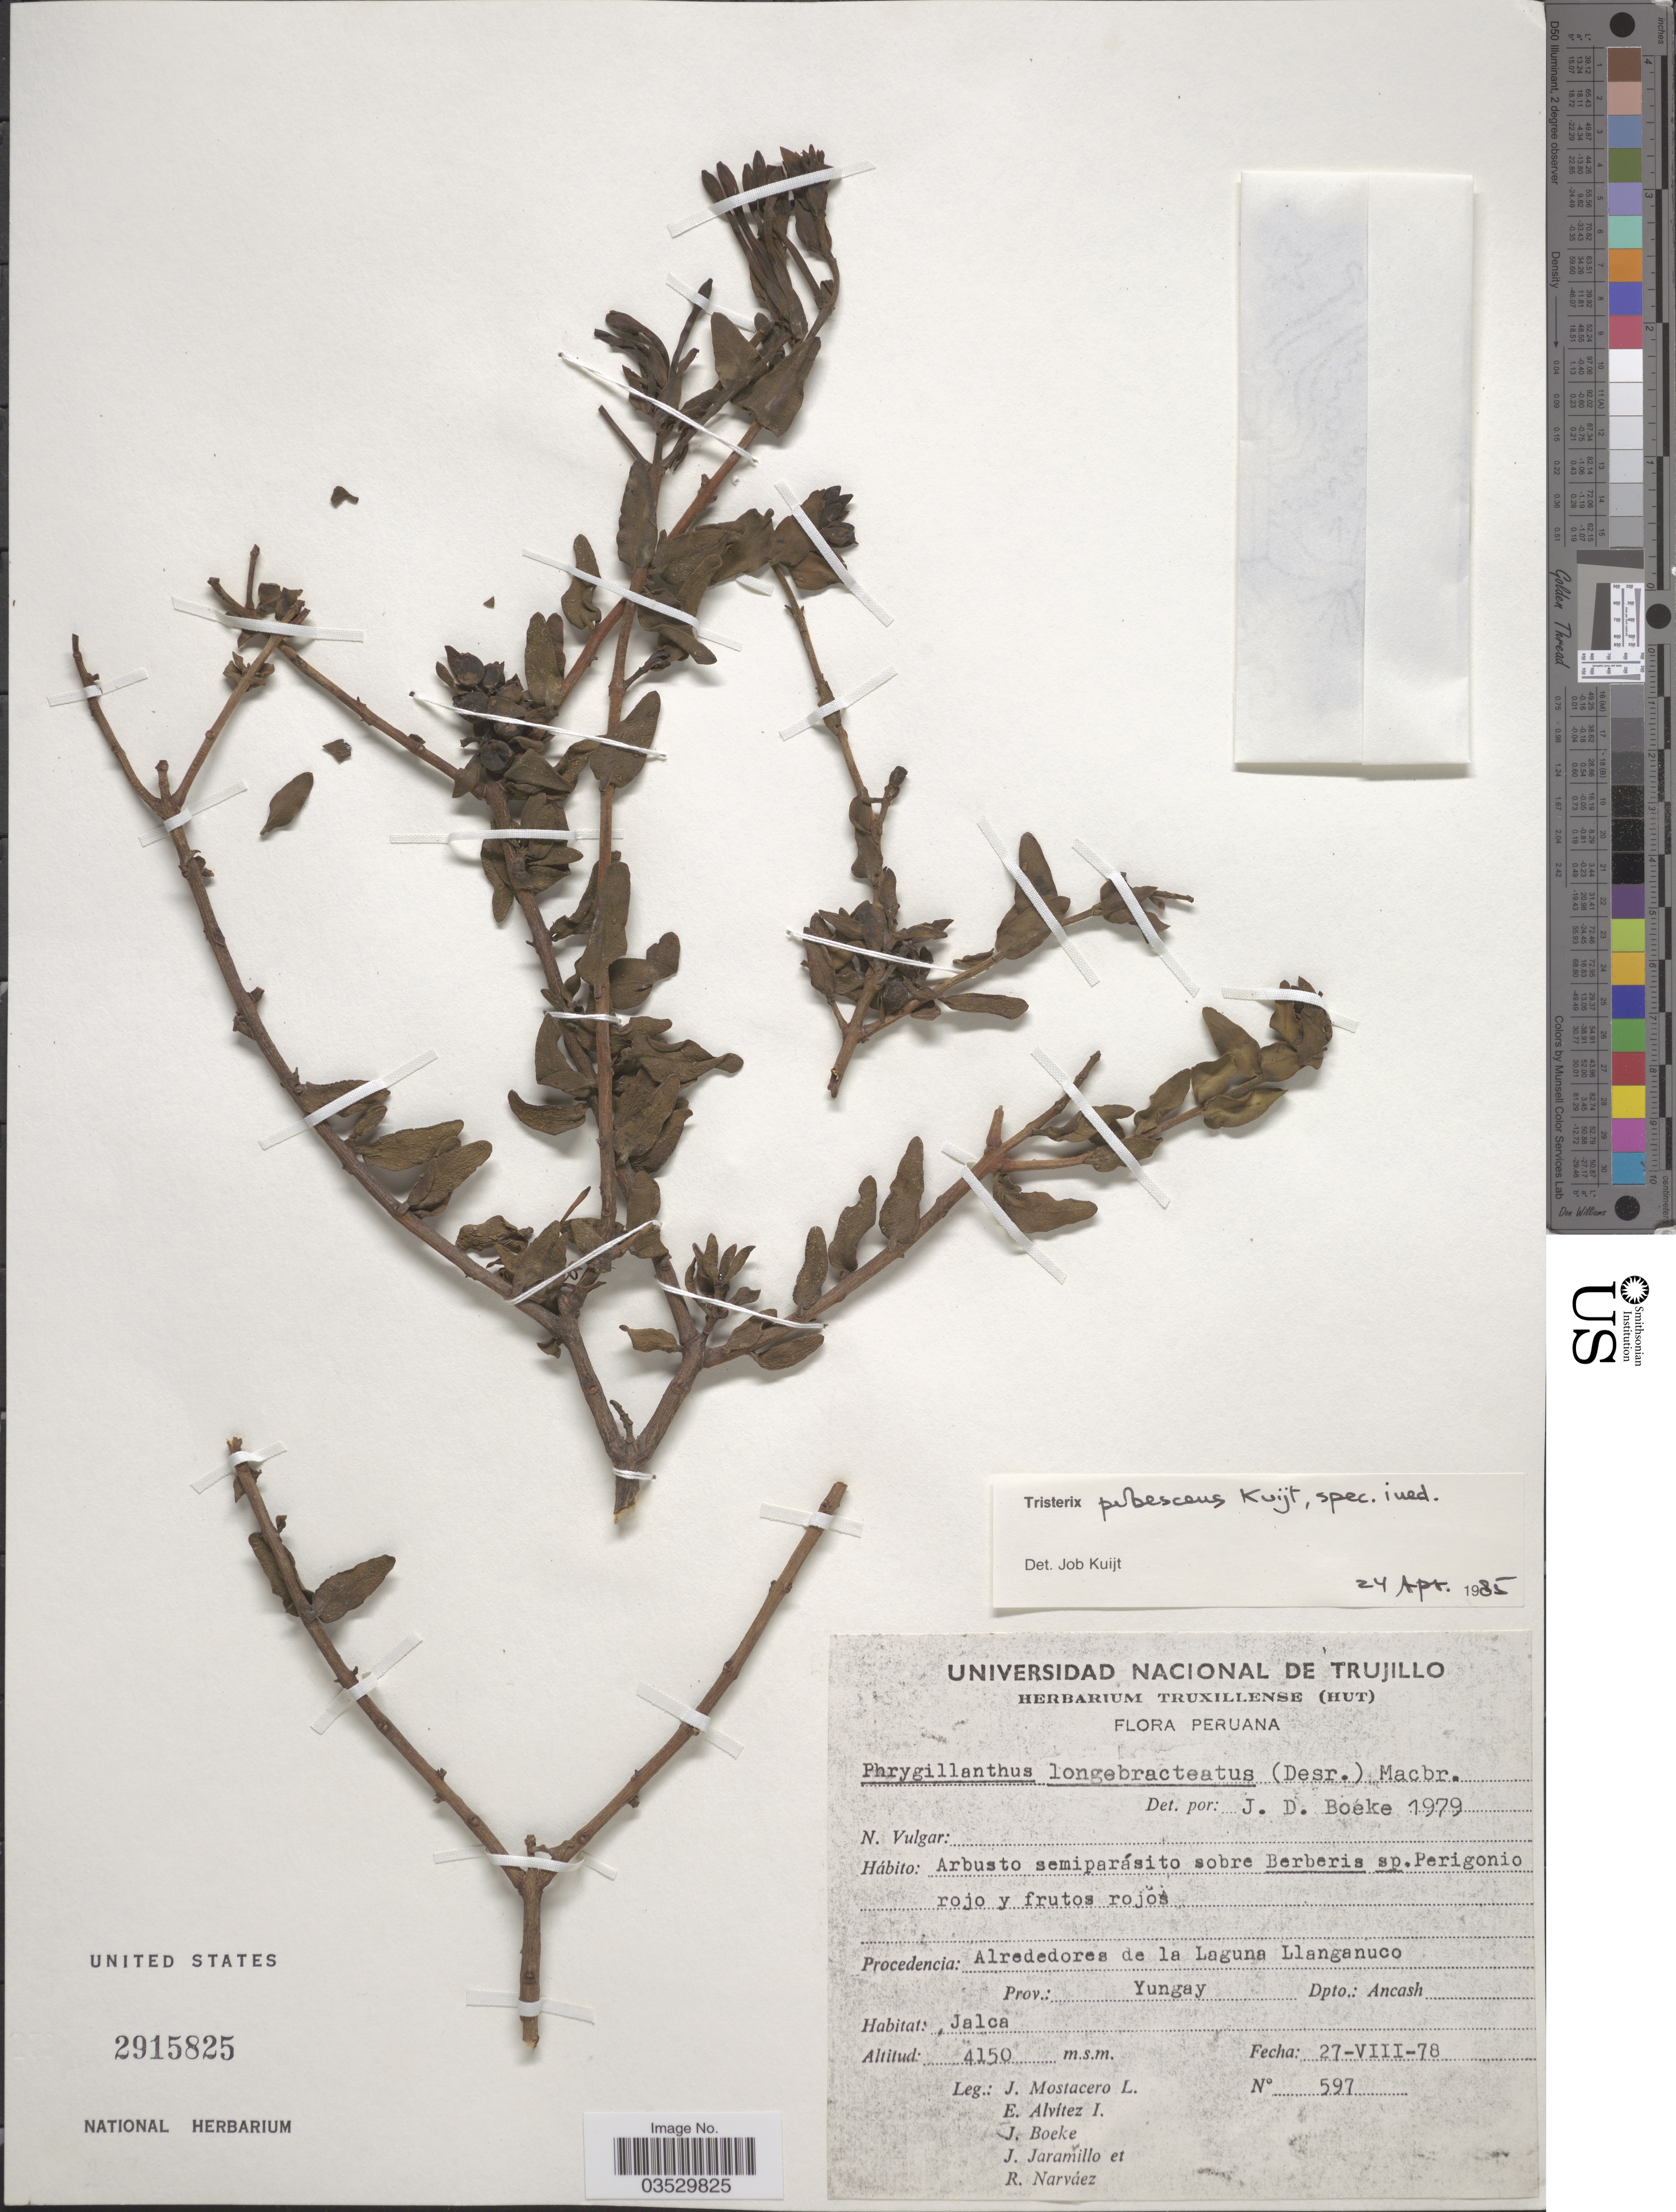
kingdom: Plantae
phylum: Tracheophyta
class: Magnoliopsida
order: Santalales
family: Loranthaceae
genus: Tristerix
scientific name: Tristerix pubescens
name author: Kuijt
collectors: J. Mostacero L., E. Alvitez I., J. Boeke, J. Jaramillo & R. Narváez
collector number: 597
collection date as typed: Transcribed d/m/y: 27/8/78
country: Peru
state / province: Ancash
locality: Procedencia: Alrededores de la Laguna Llanganuco. Prov.: Yungay. Dpto.: Ancash.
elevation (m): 4150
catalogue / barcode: US 2915825